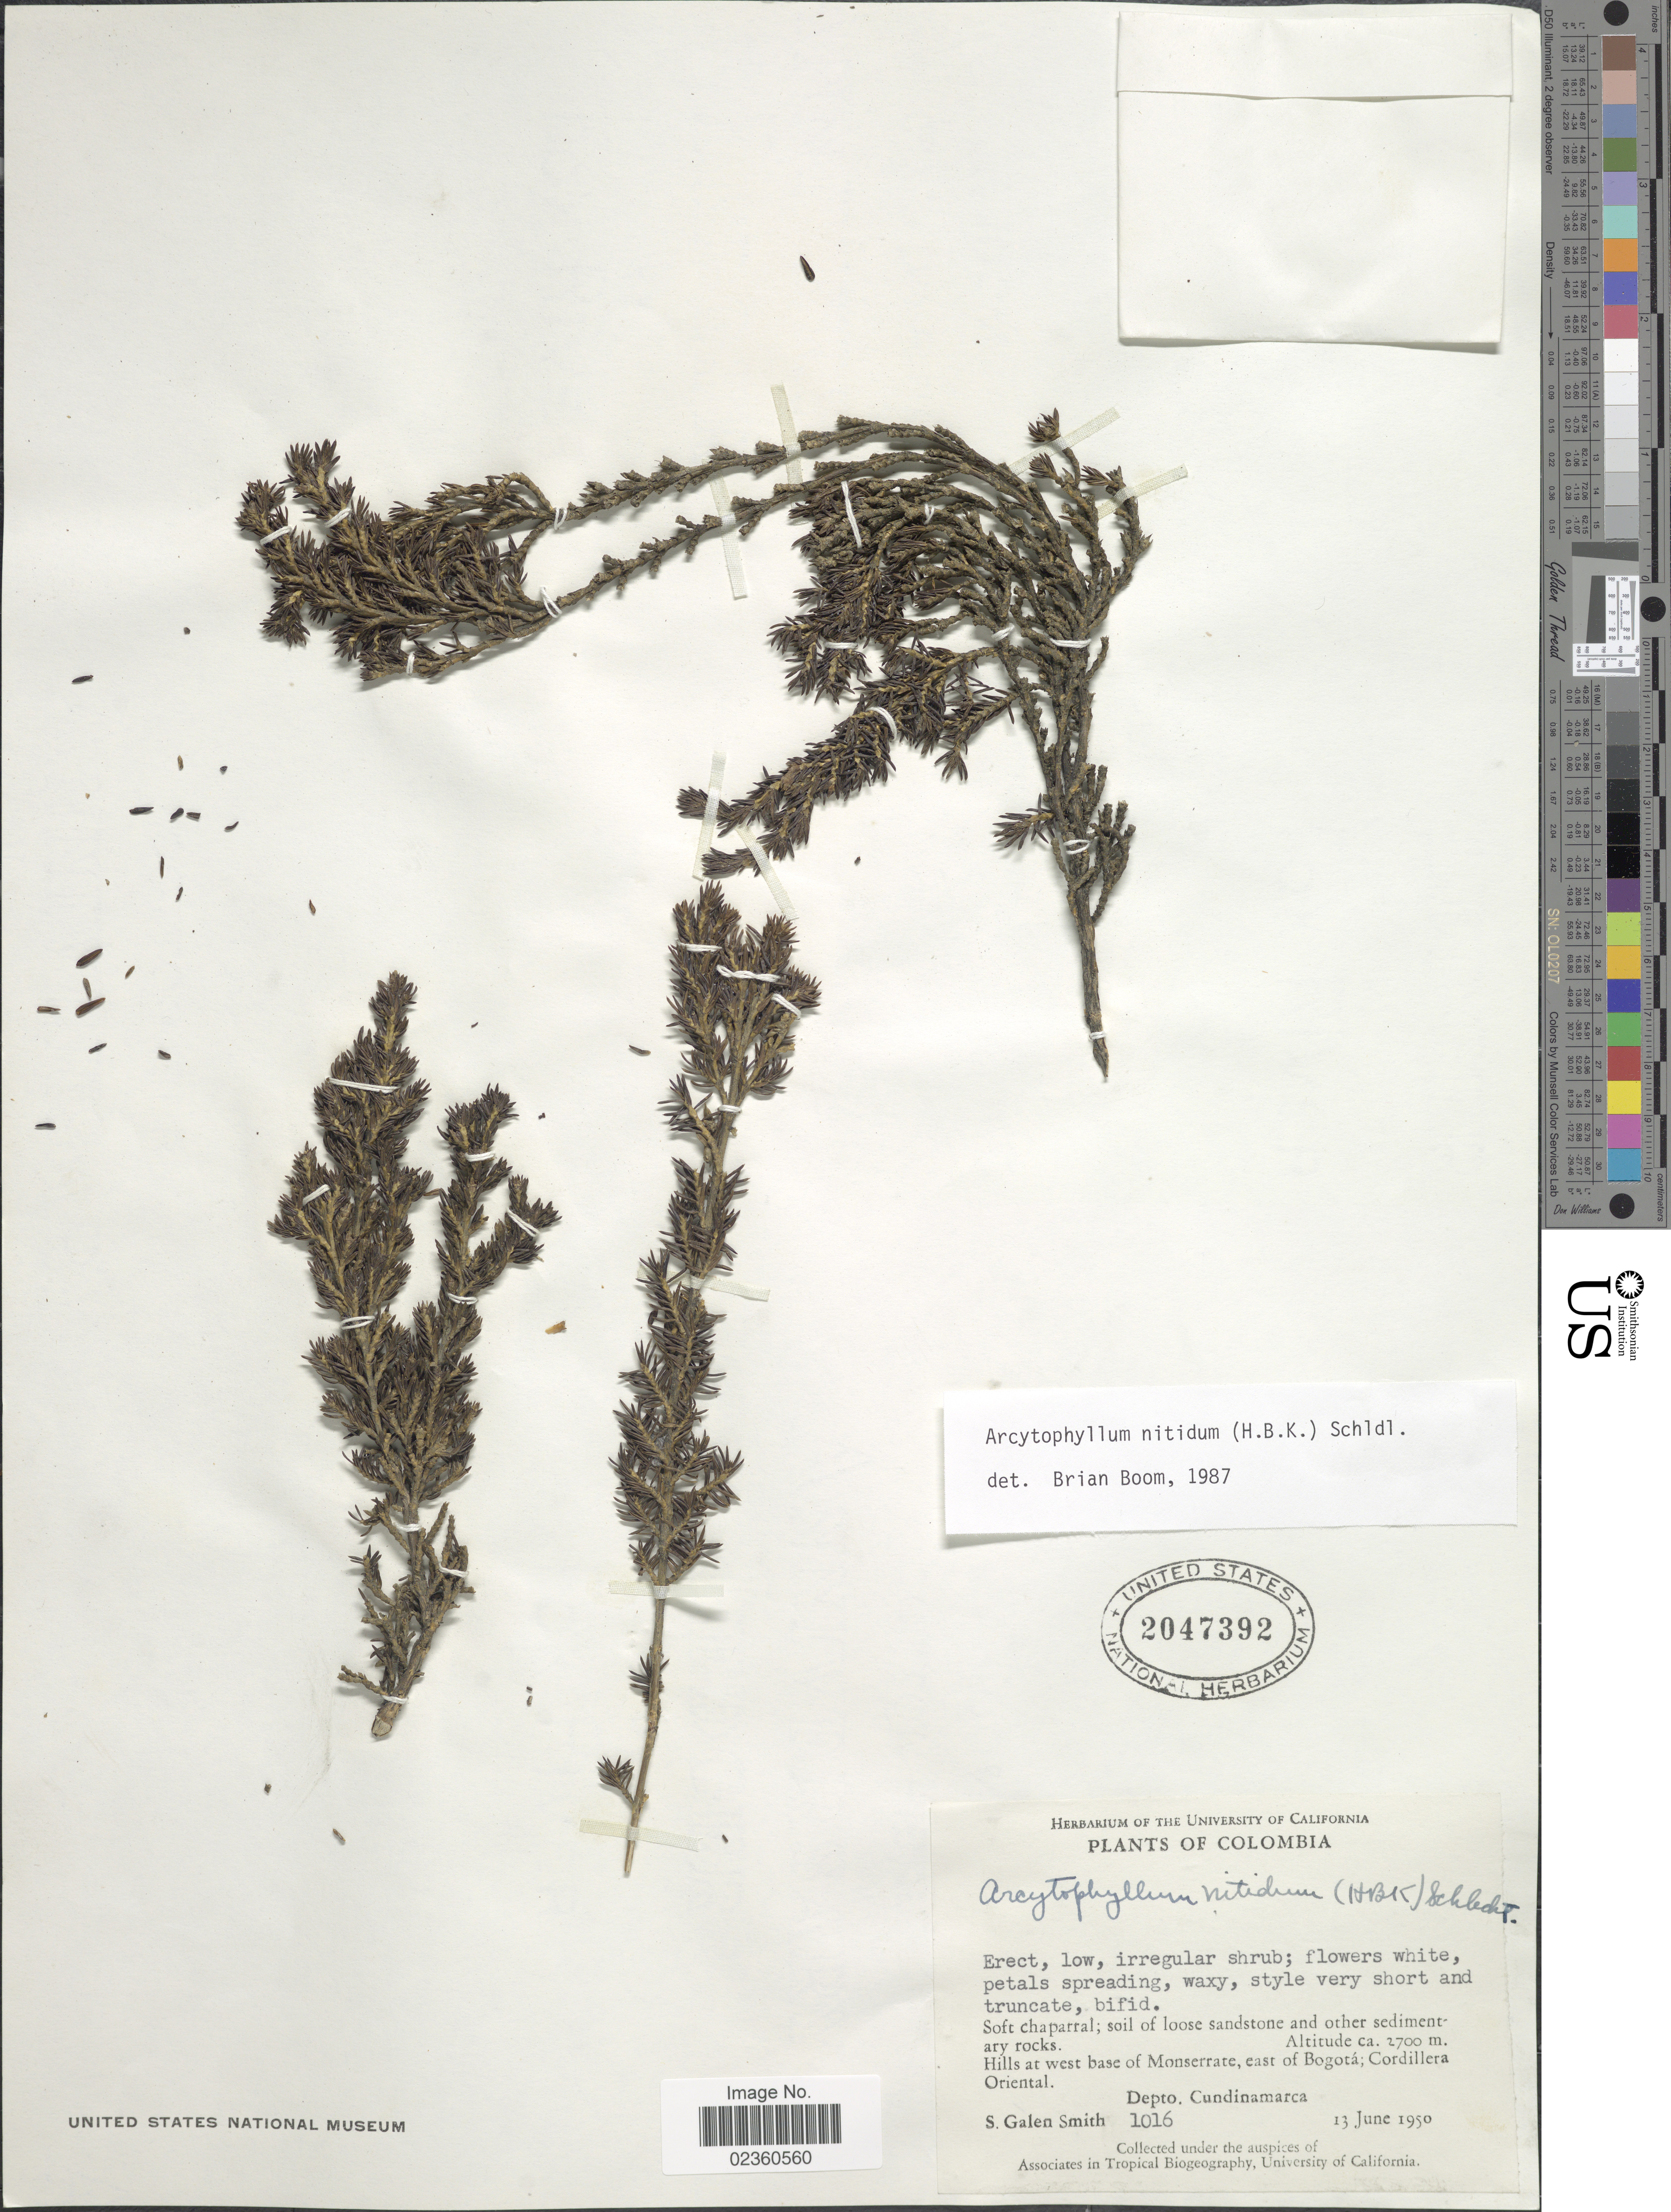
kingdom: Plantae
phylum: Tracheophyta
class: Magnoliopsida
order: Gentianales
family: Rubiaceae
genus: Arcytophyllum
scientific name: Arcytophyllum nitidum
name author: (Kunth) Schltdl.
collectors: S. G. Smith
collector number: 1016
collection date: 1950-06-13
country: Colombia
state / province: Cundinamarca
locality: Hills at west base of Monserrate, east of Bogotá; Cordillera Oriental, Depto Cundinamarca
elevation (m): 2700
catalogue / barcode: US 2047392